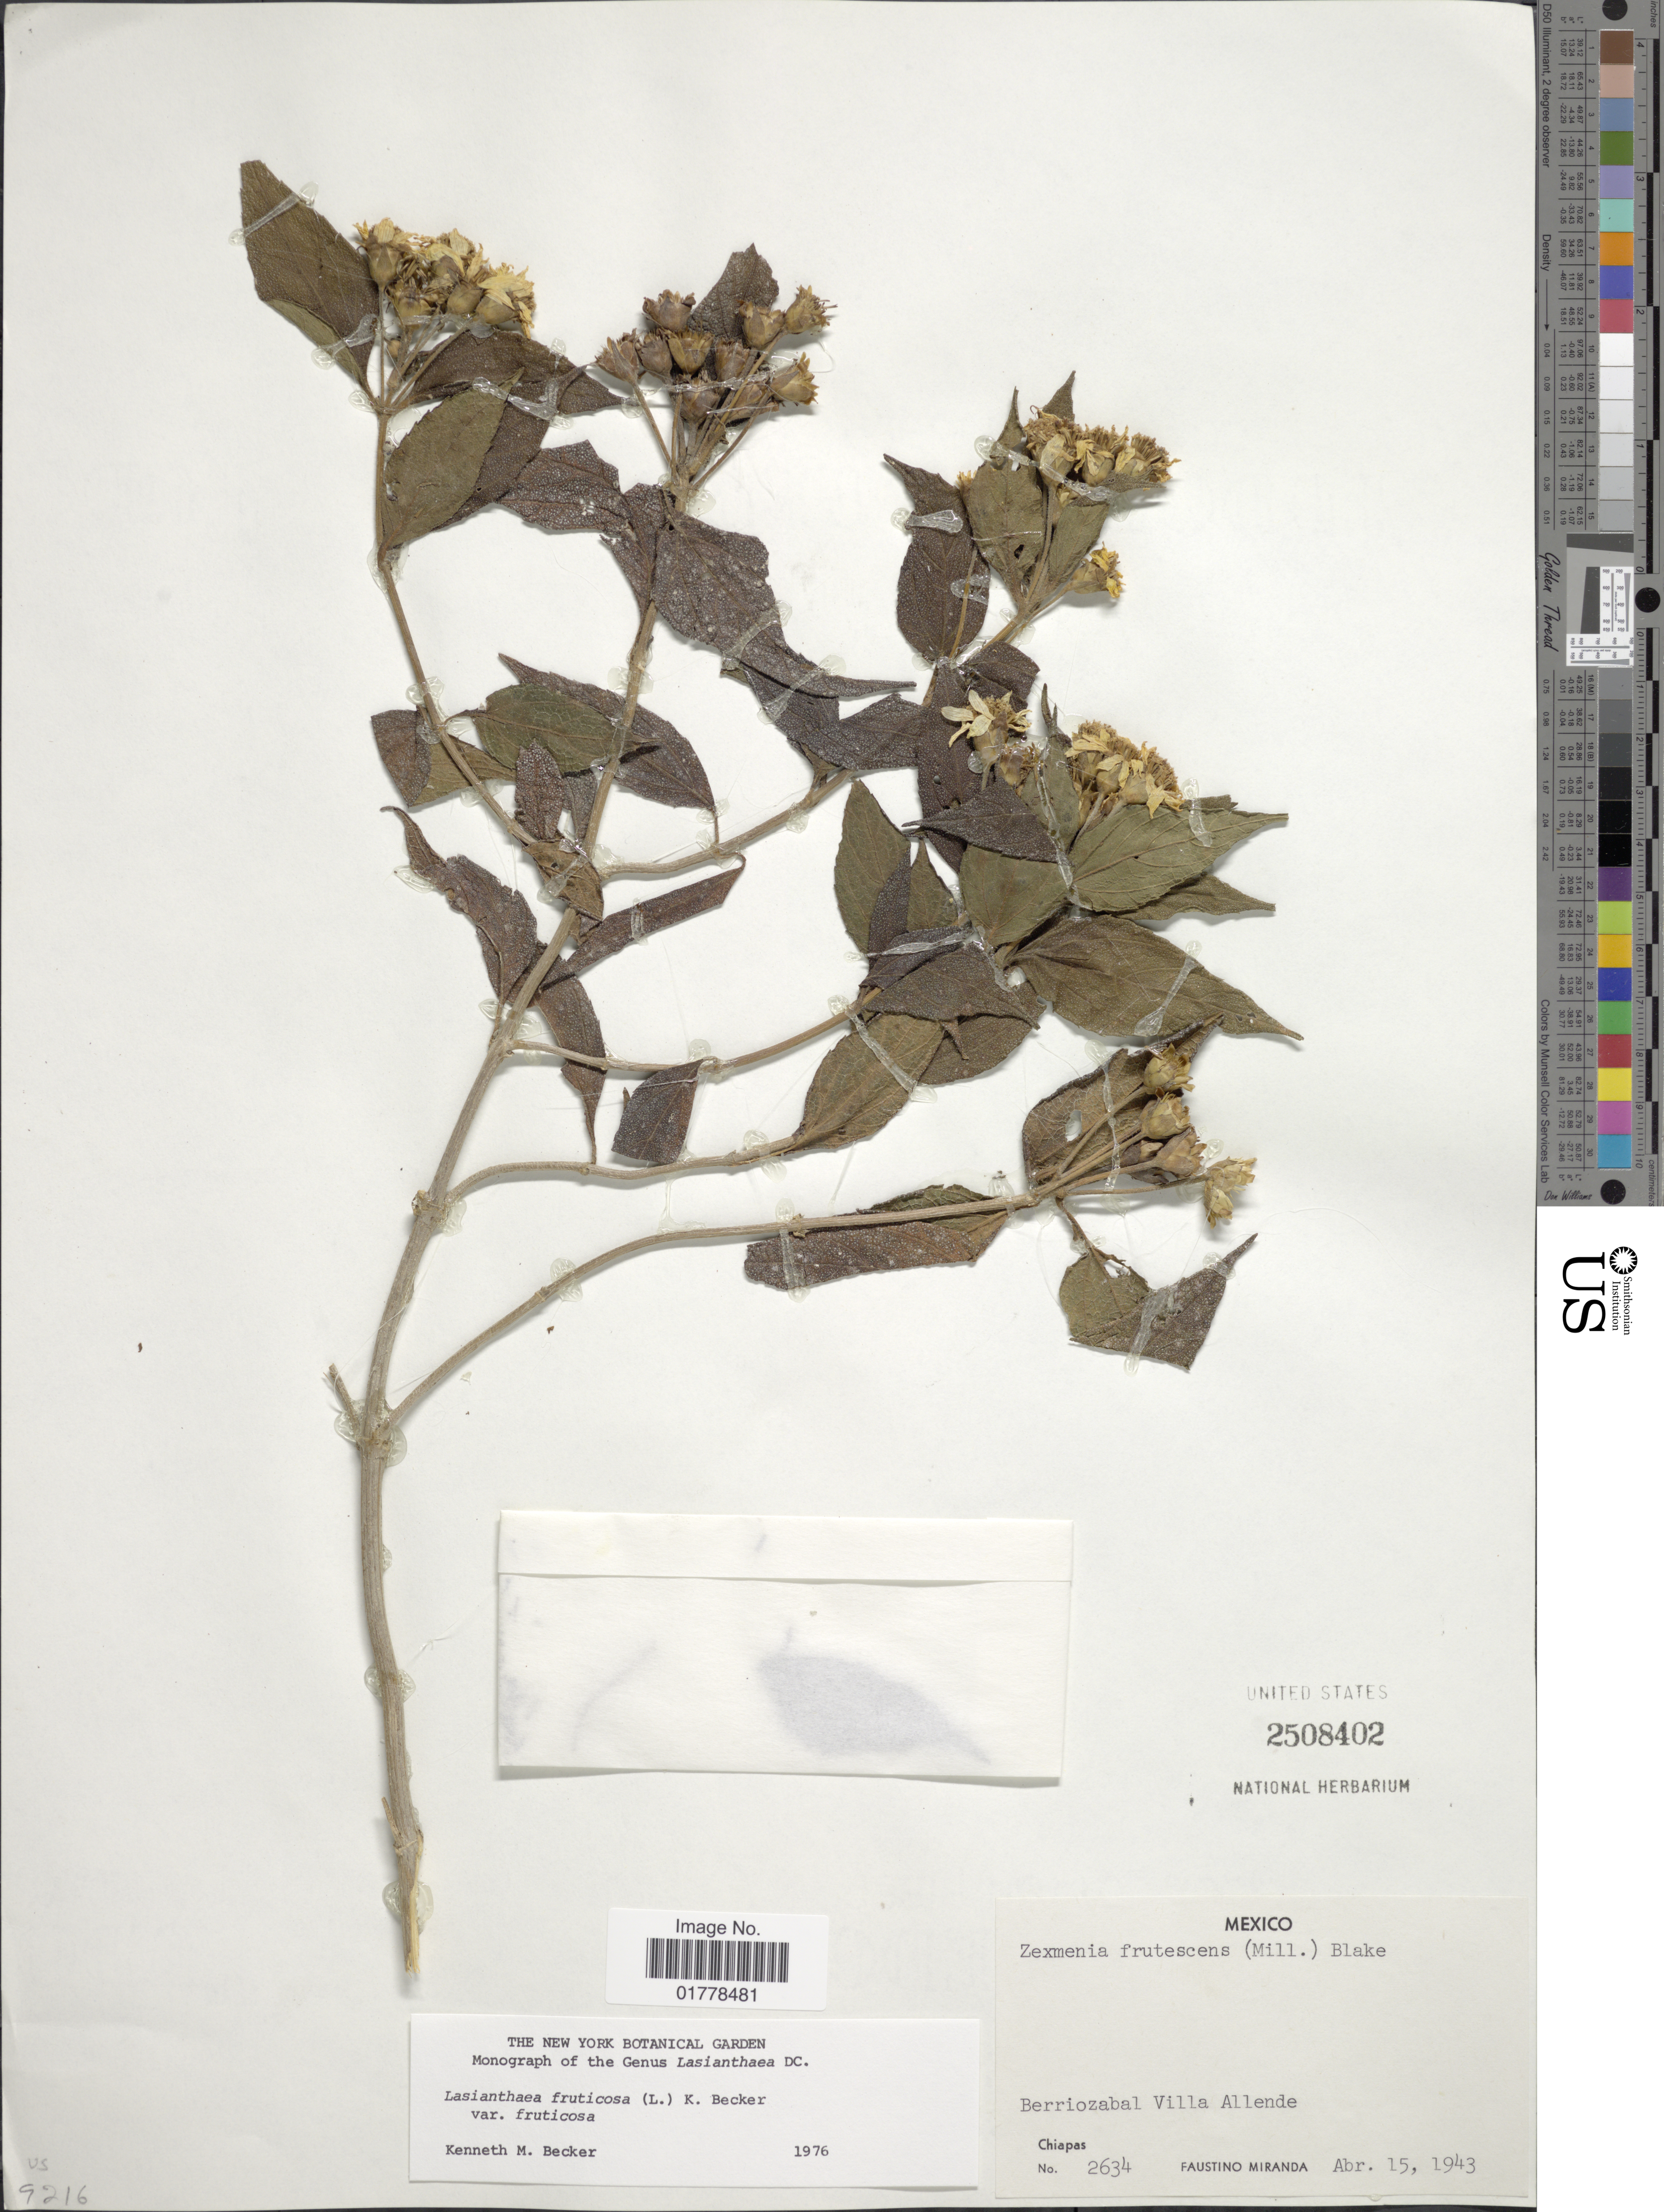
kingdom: Plantae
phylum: Tracheophyta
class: Magnoliopsida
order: Asterales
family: Asteraceae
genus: Lasianthaea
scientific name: Lasianthaea fruticosa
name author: (L.) K.M. Becker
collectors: F. Miranda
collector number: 2634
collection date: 1943-04-15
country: Mexico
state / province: Chiapas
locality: Berriozabal Villa Allende. Chiapas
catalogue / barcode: US 2508402